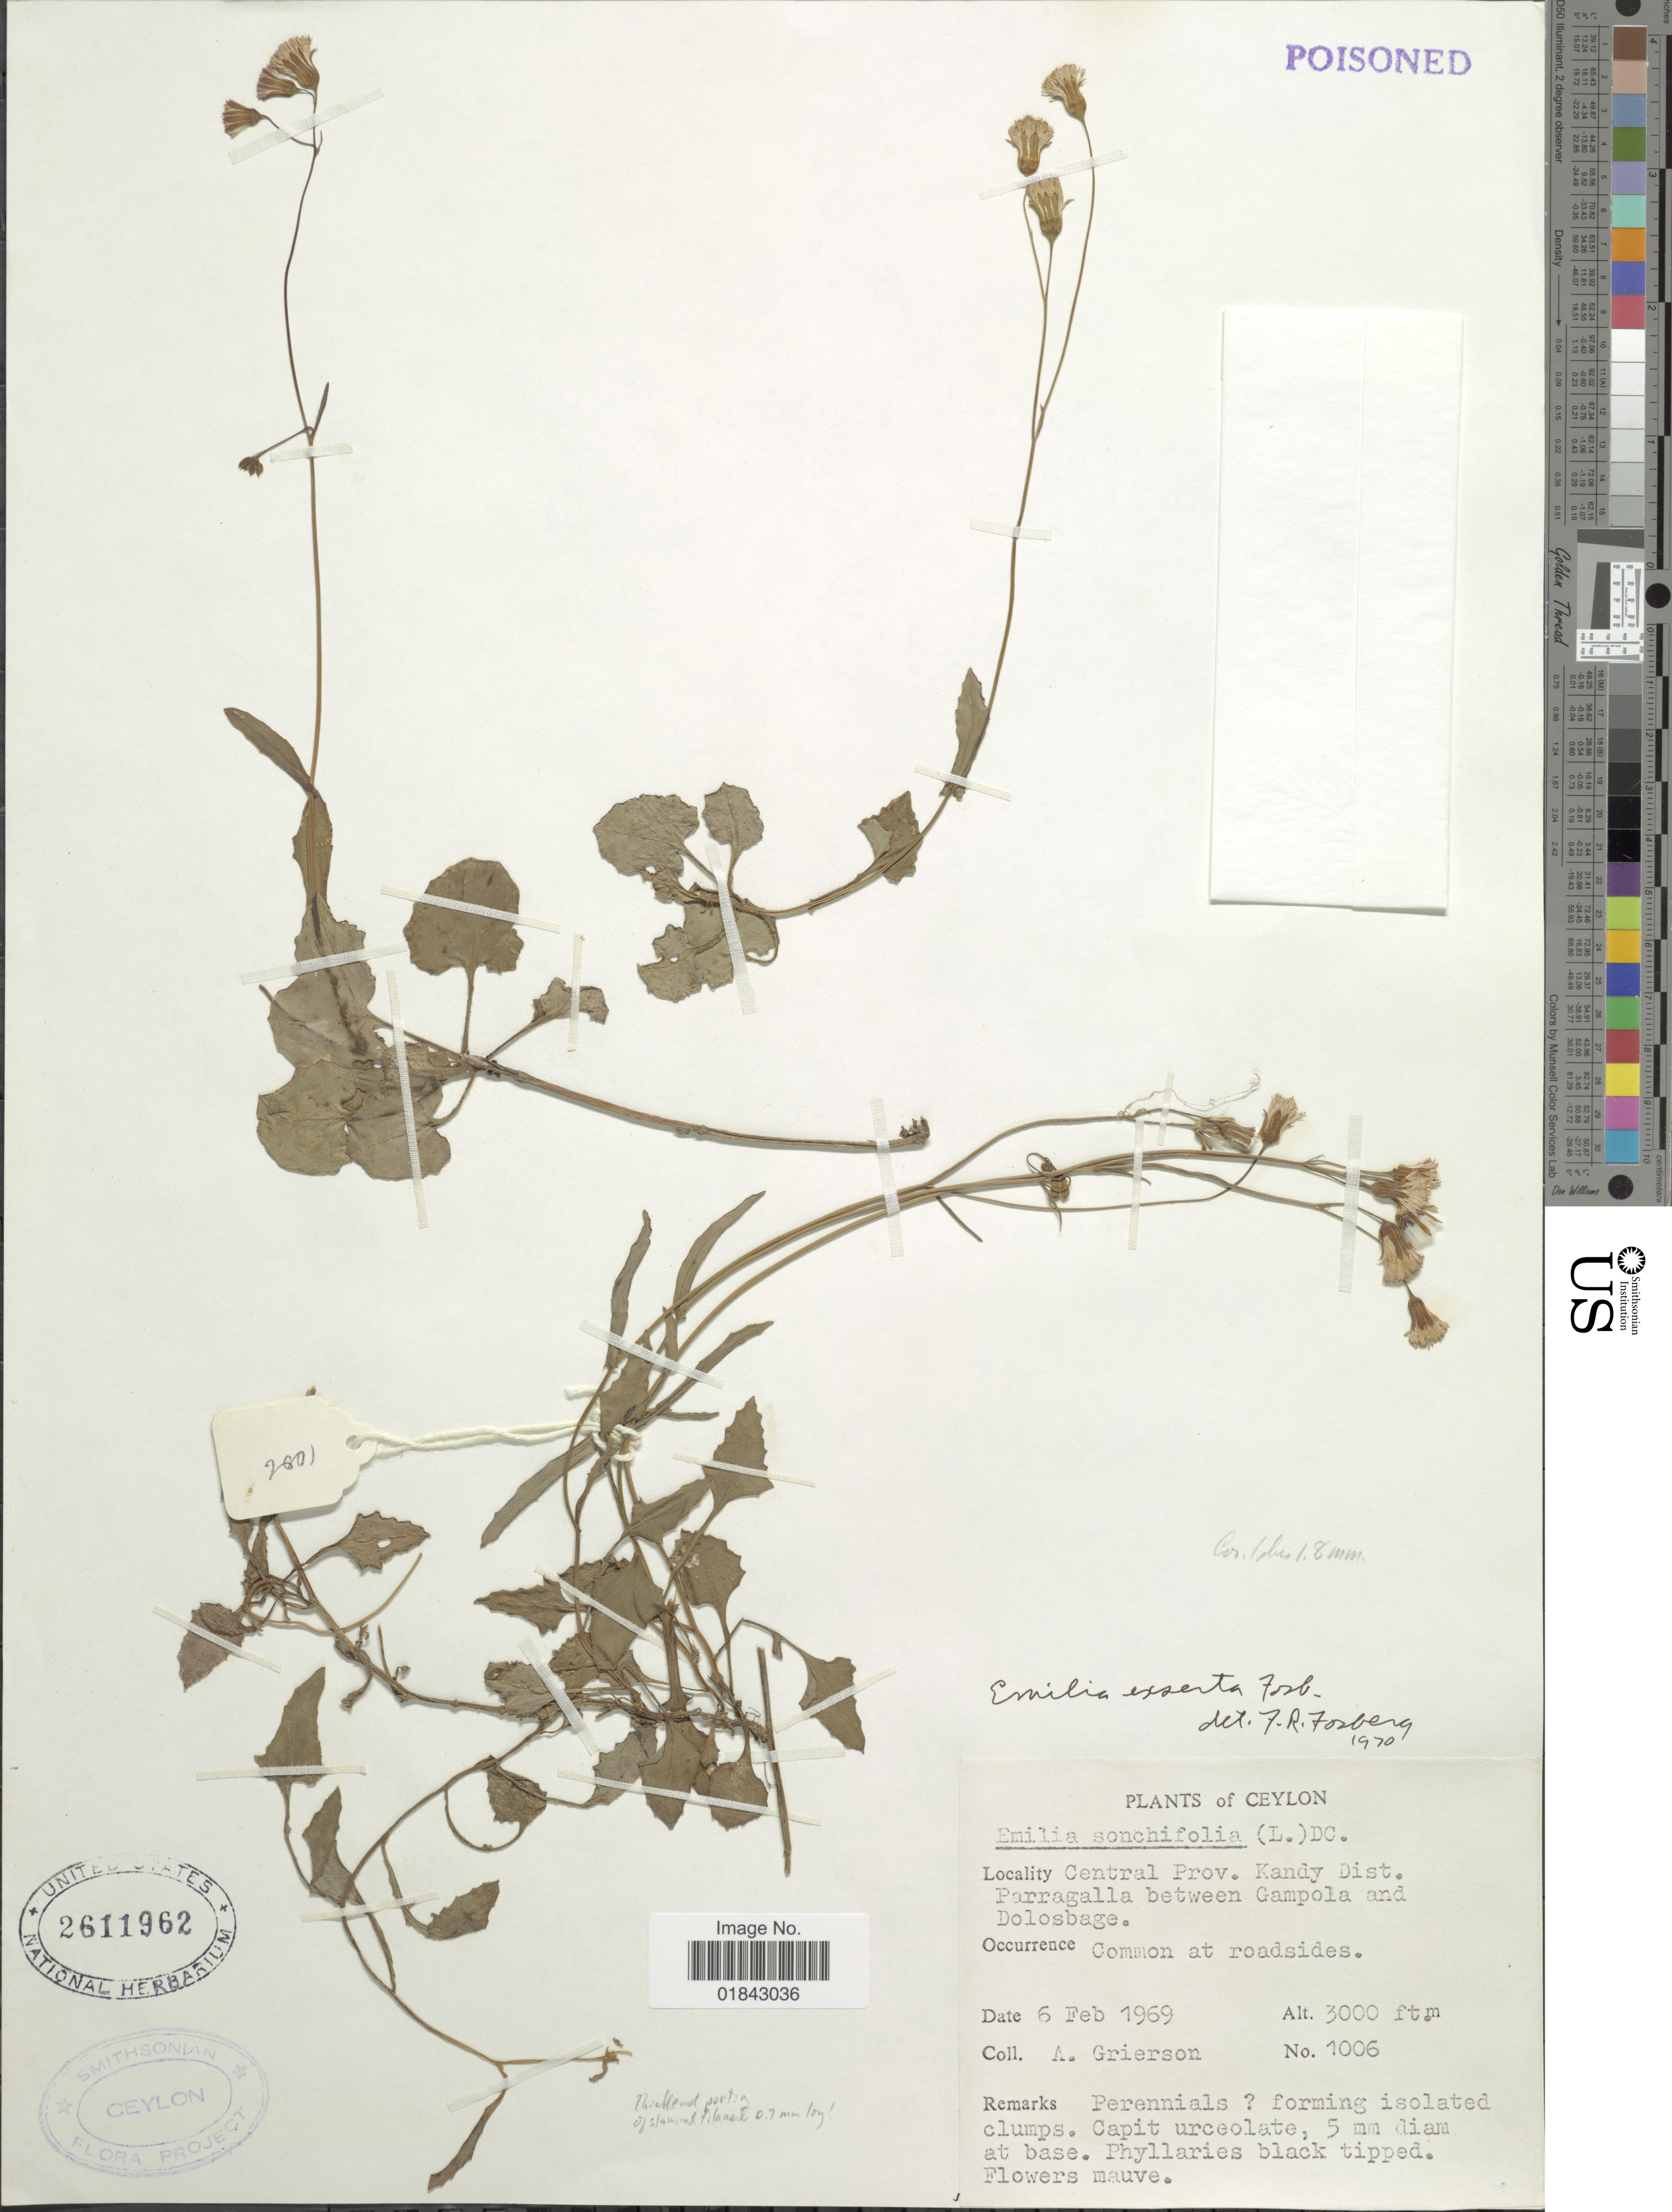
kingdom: Plantae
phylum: Tracheophyta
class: Magnoliopsida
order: Asterales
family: Asteraceae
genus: Emilia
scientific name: Emilia exserta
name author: Fosberg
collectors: A. Grierson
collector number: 1006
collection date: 1969-02-06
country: Sri Lanka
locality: Ceylon, Central Prov. Kandy Dist. Parragalla between Gampola and Dolosbage.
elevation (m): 914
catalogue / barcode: US 2611962